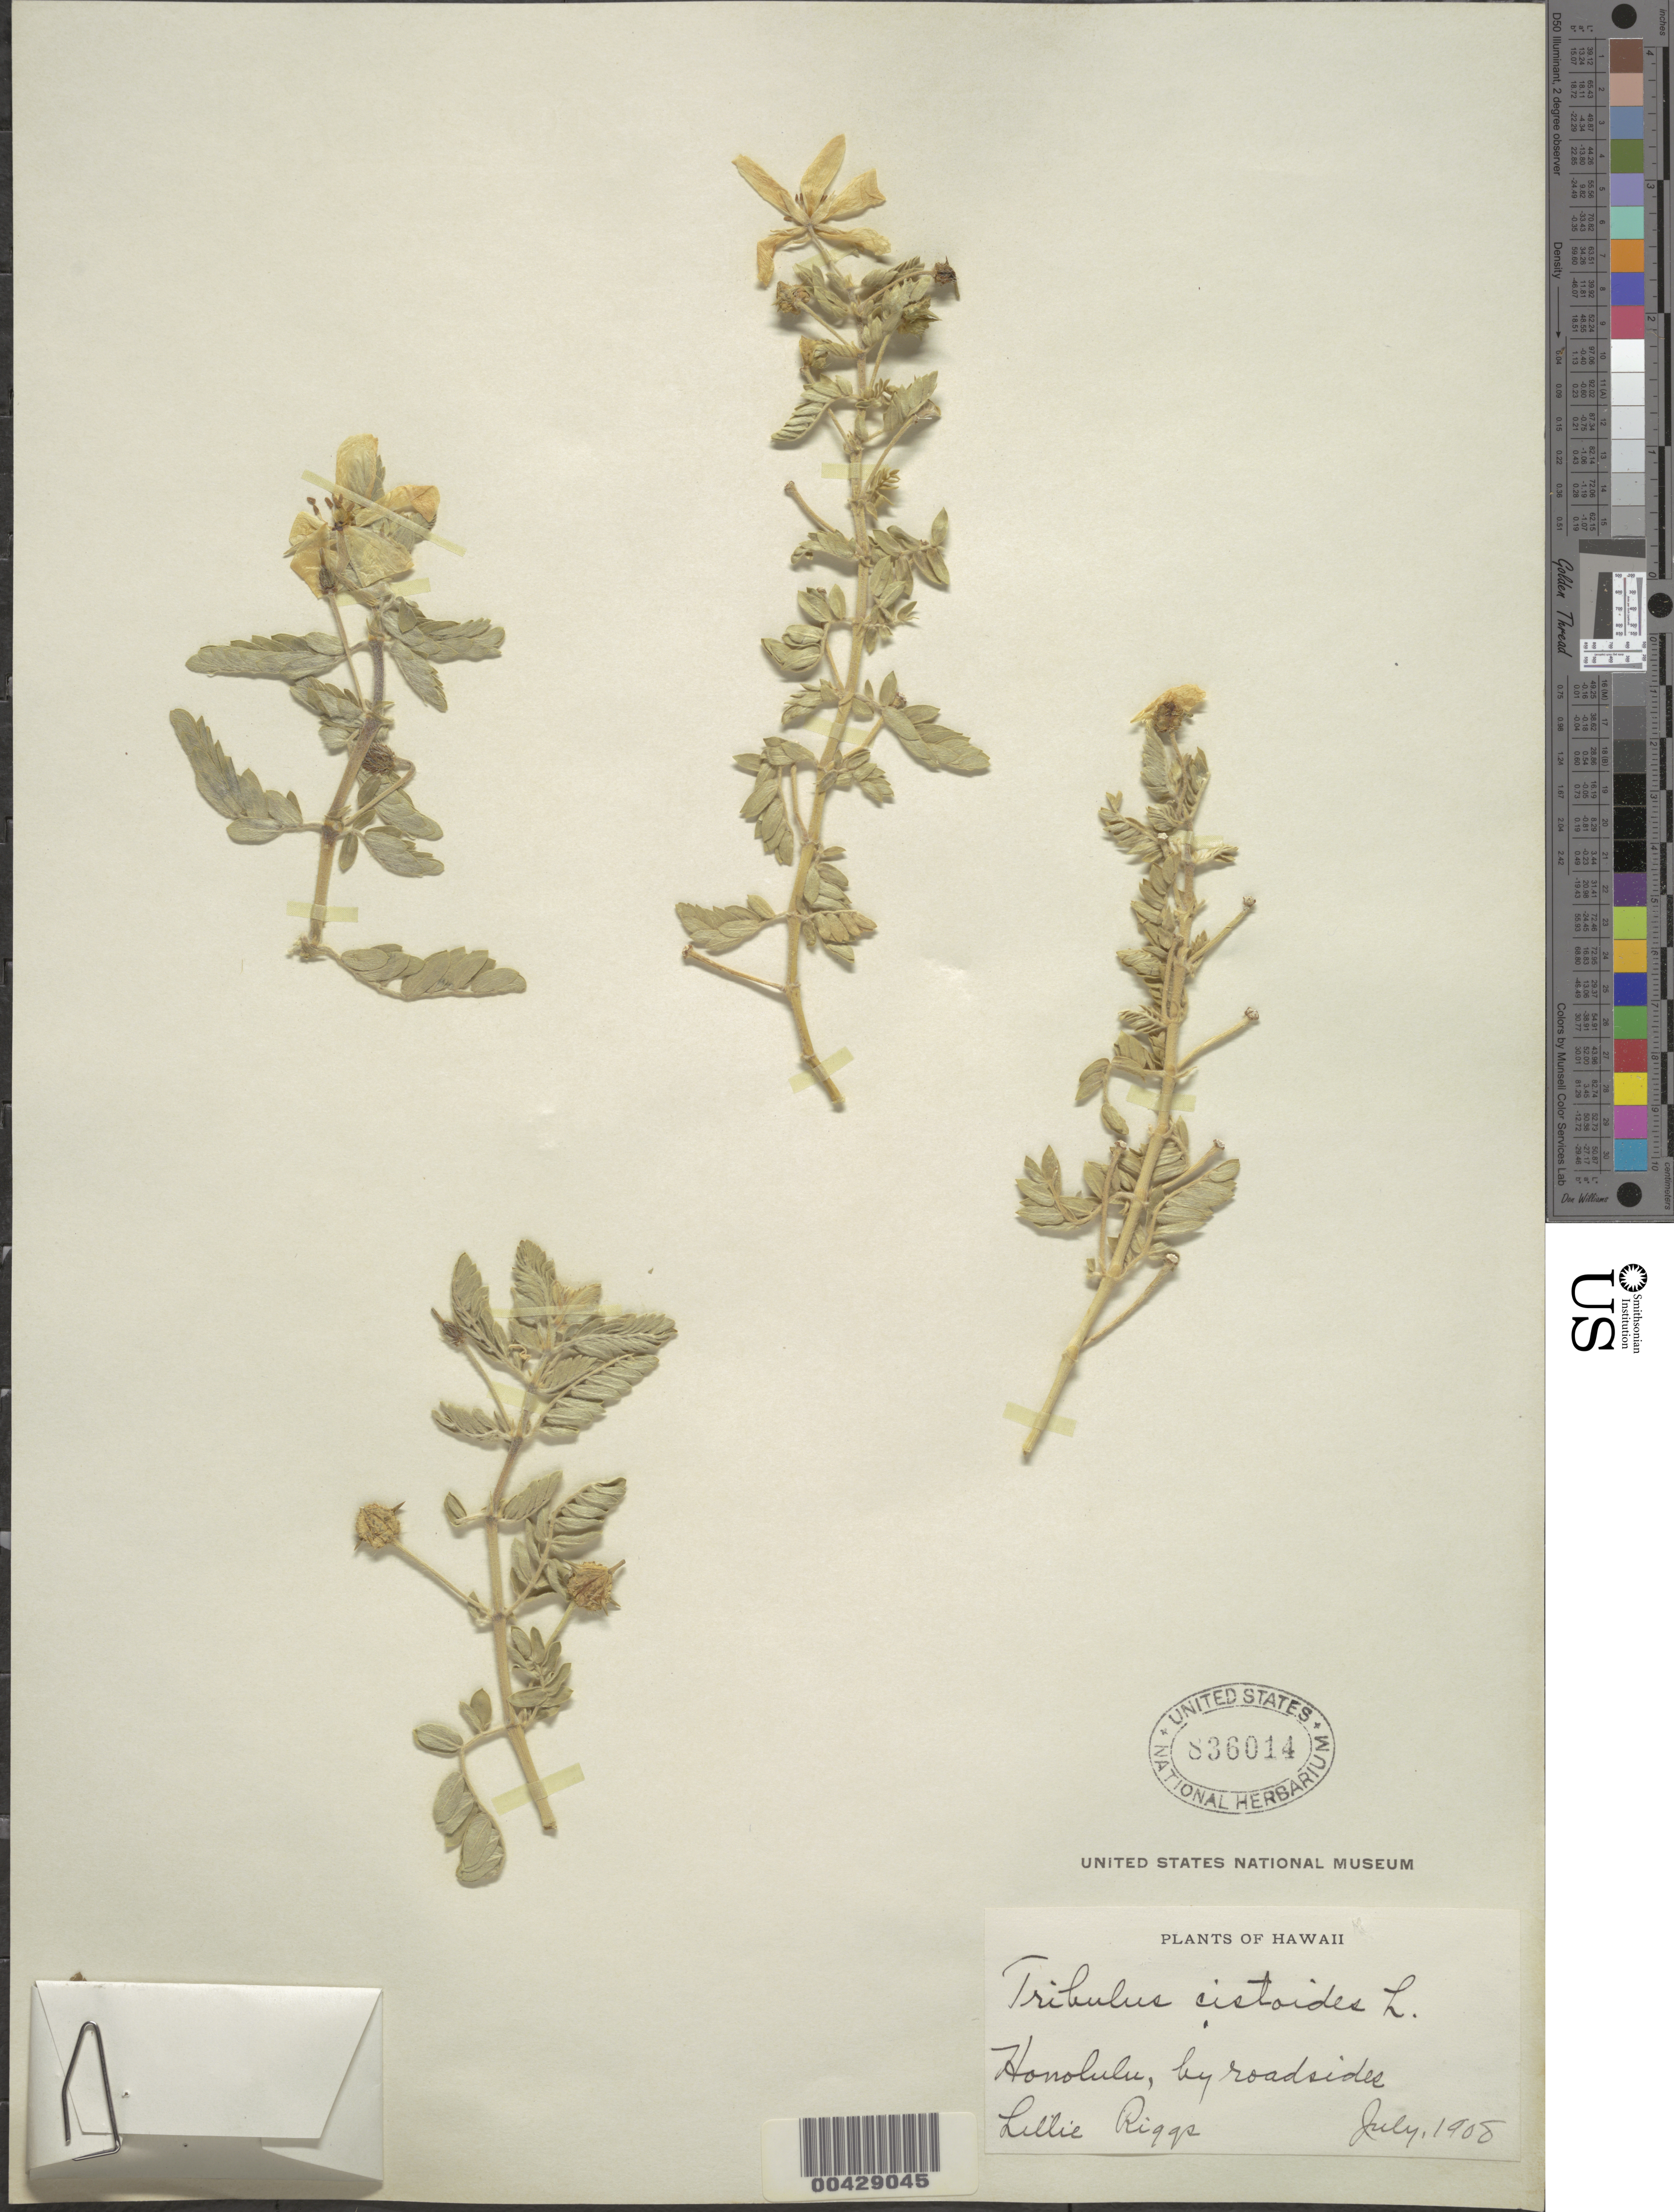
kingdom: Plantae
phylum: Tracheophyta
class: Magnoliopsida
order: Zygophyllales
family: Zygophyllaceae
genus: Tribulus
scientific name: Tribulus cistoides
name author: L.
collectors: L. Riggs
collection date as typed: Jul 1908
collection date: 1908-07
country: United States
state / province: Hawaii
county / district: Honolulu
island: Oahu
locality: Honolulu, by roadsides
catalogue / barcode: US 836014